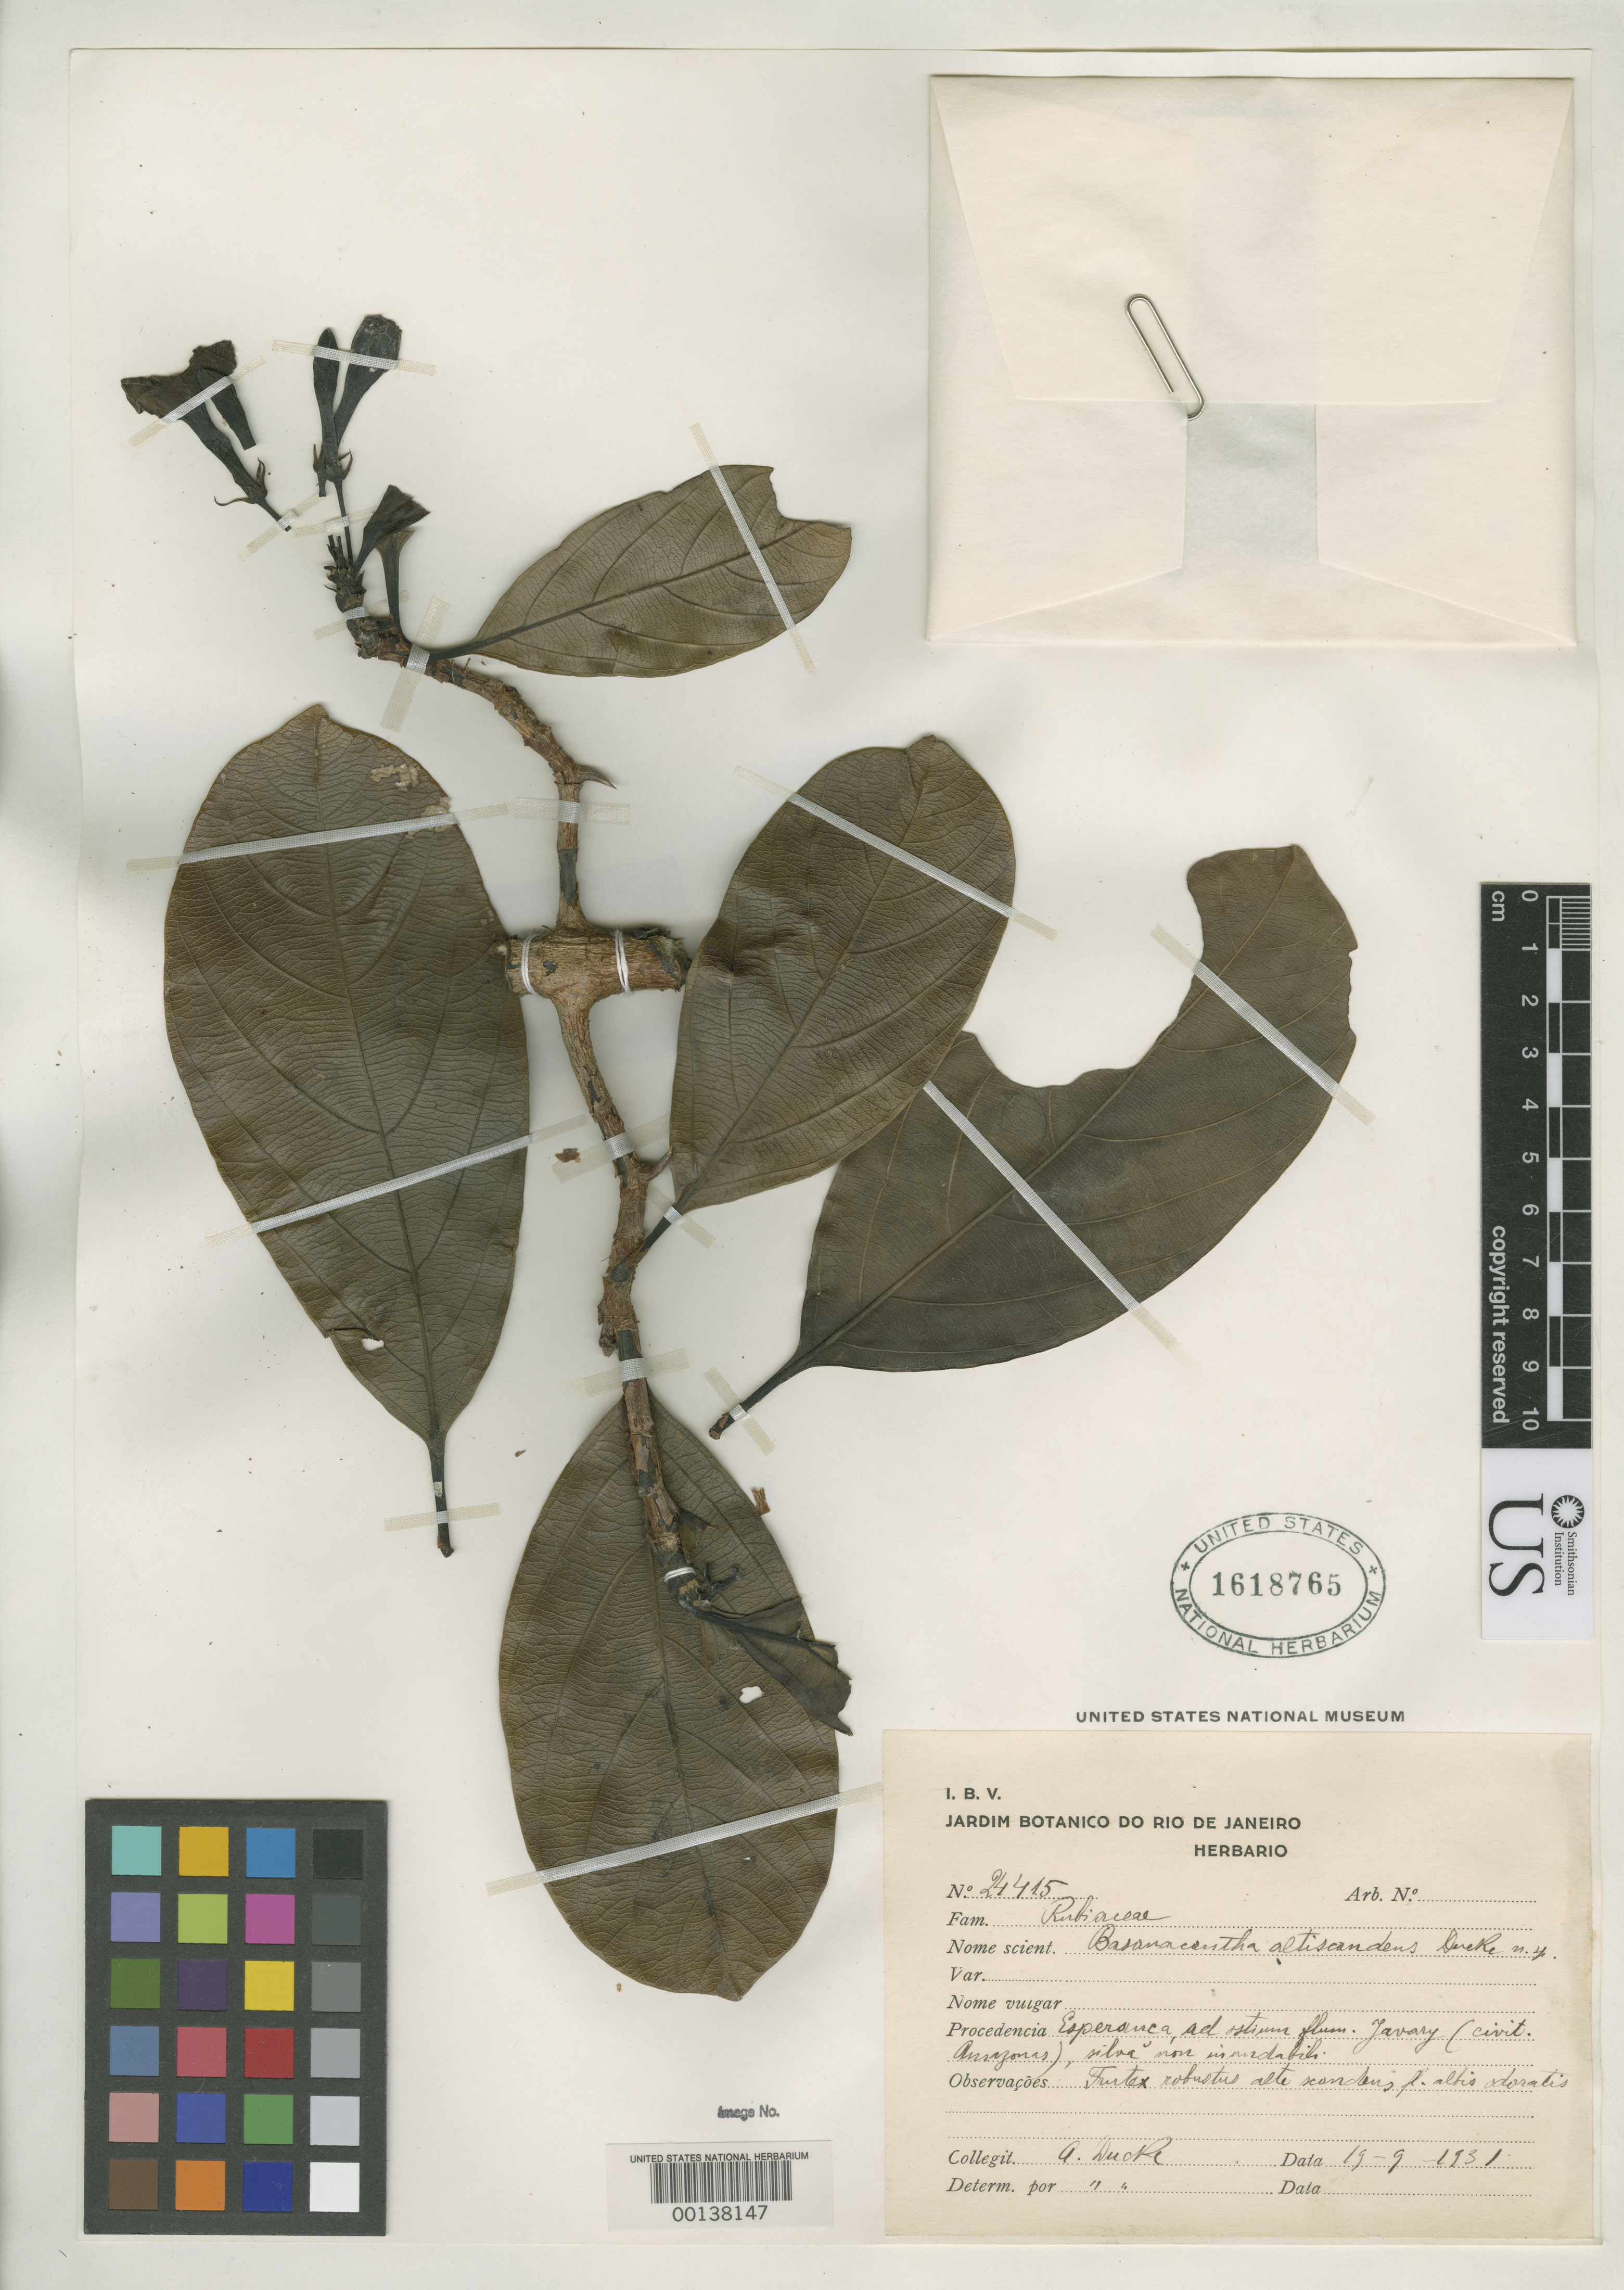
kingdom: Plantae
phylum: Tracheophyta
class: Magnoliopsida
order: Gentianales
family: Rubiaceae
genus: Basanacantha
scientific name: Basanacantha altiscandens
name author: Ducke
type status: Isotype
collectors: A. Ducke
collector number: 24415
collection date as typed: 19 Sep 1931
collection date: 1931-09-19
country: Brazil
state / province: Amazonas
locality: Esperanca, Jauary.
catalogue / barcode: US 1618765